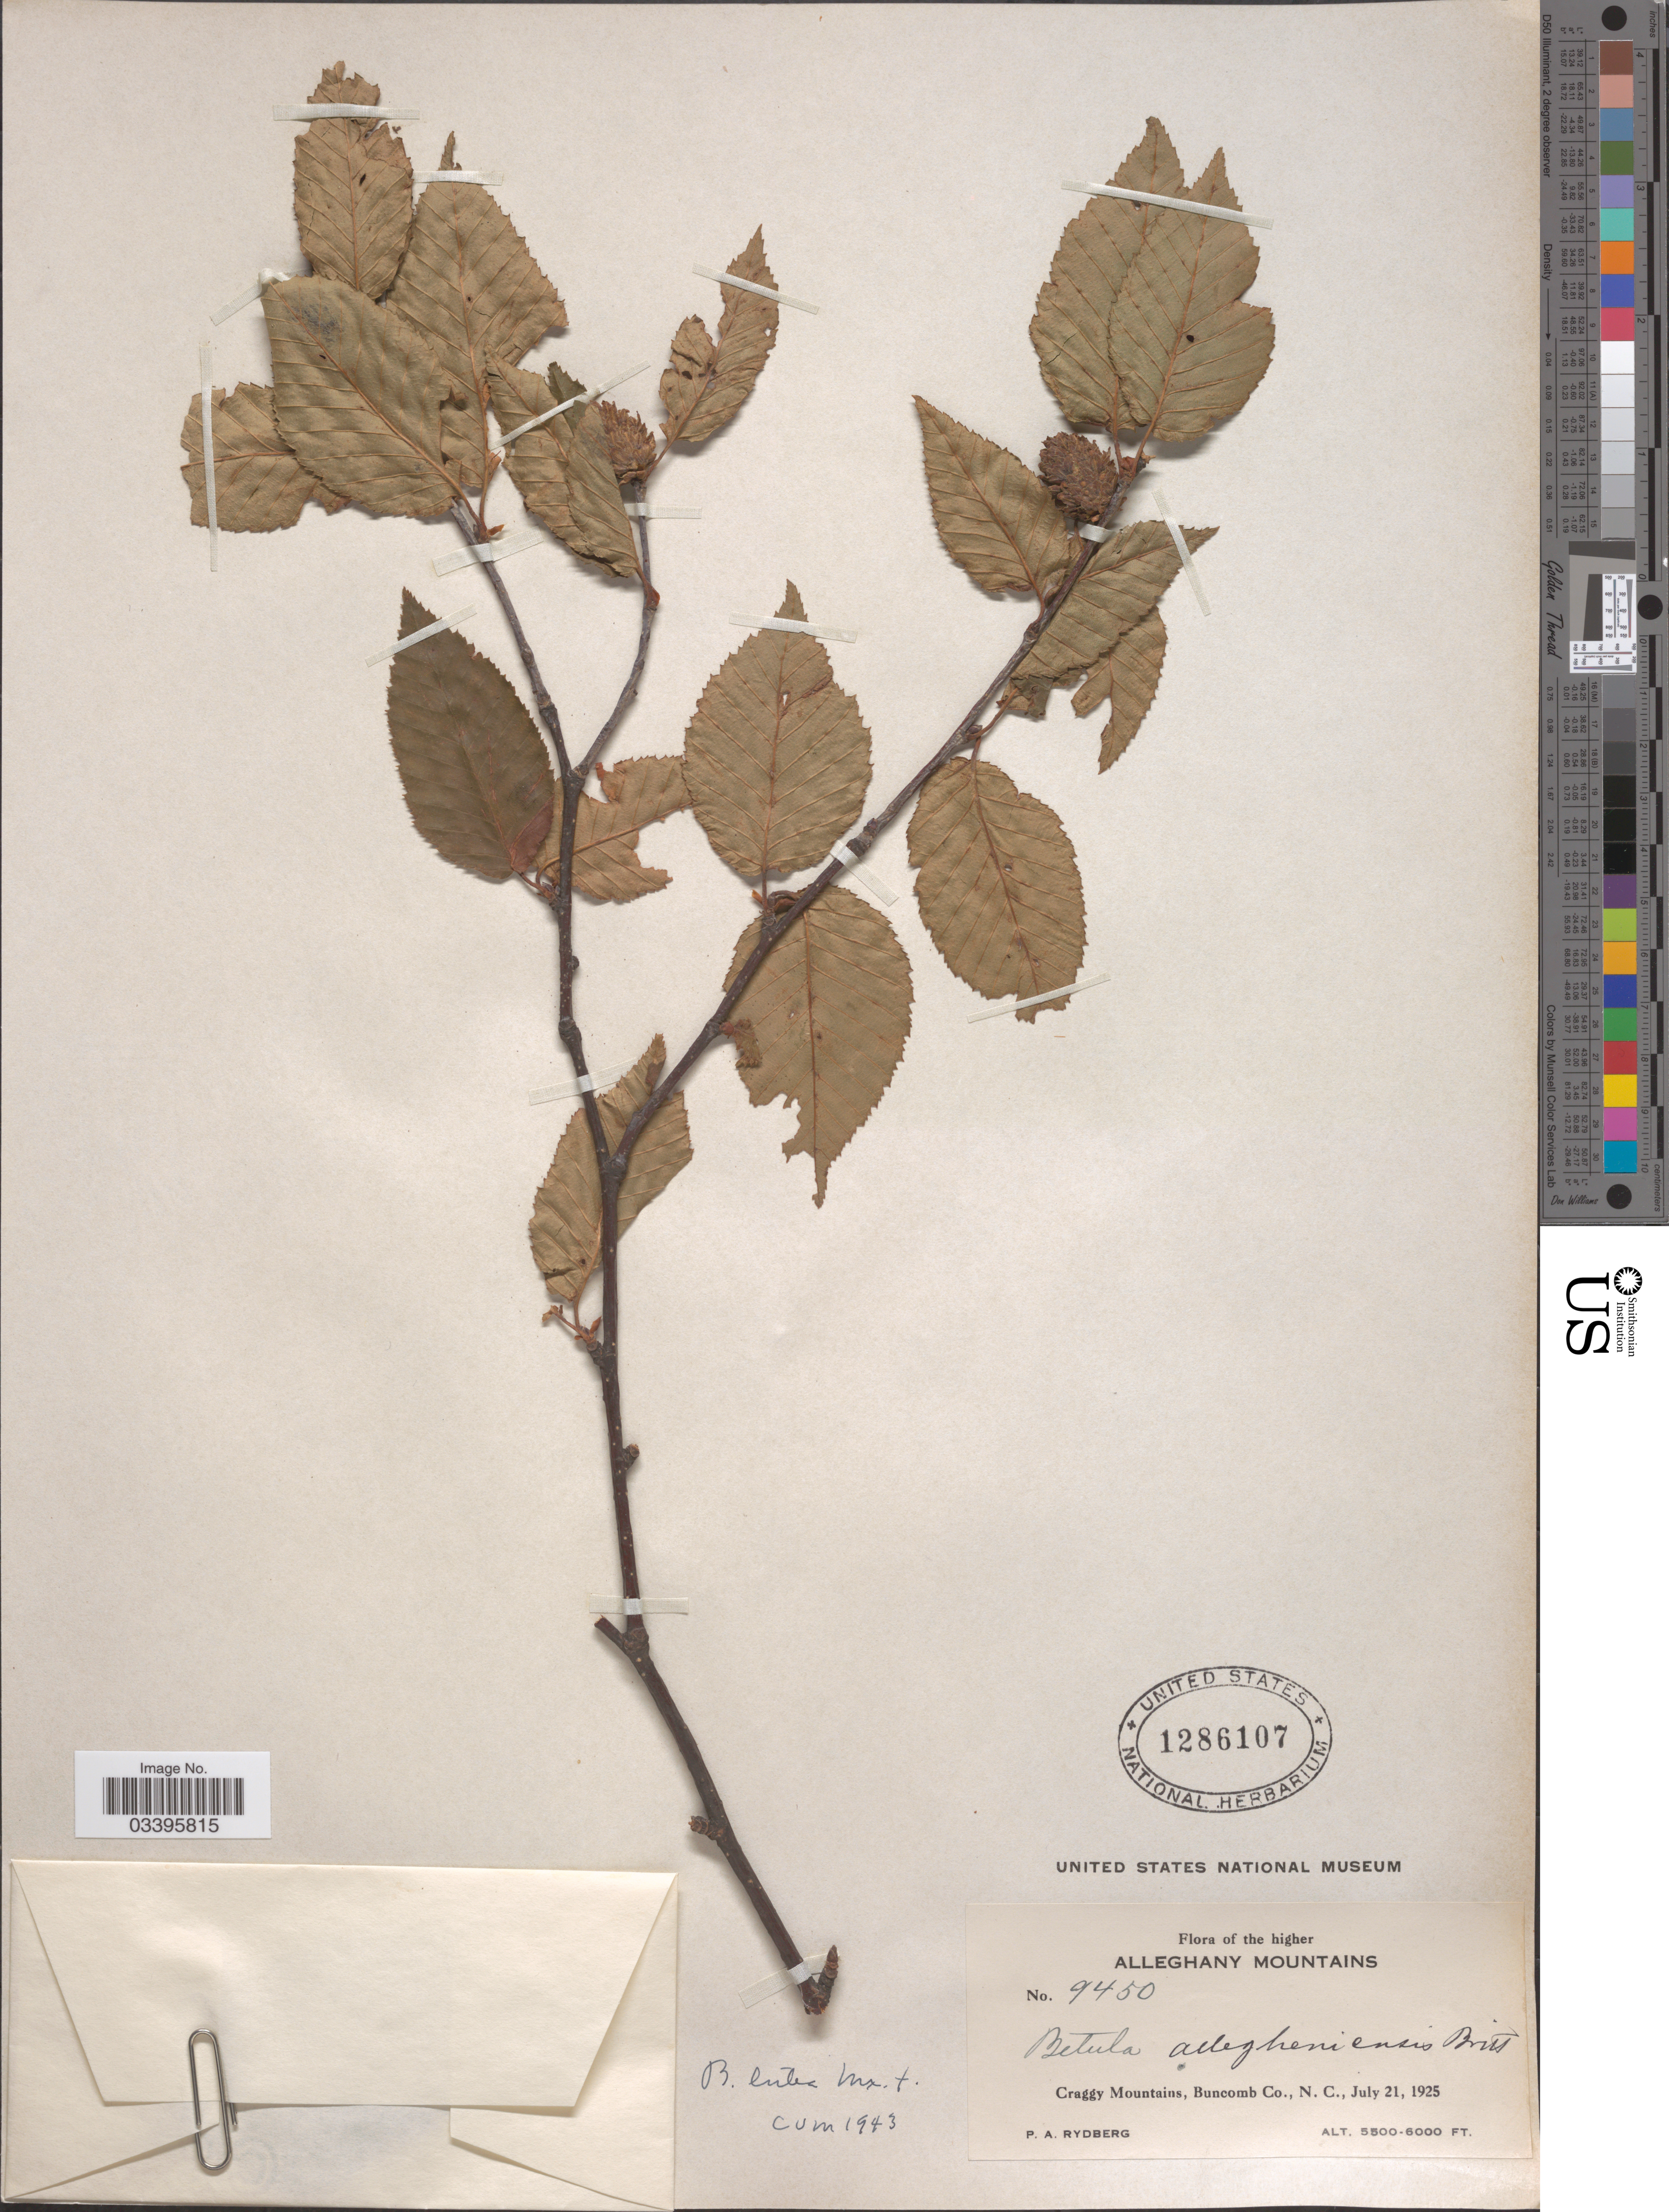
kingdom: Plantae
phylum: Tracheophyta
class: Magnoliopsida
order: Fagales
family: Betulaceae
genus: Betula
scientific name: Betula lutea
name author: F. Michx.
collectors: P. A. Rydberg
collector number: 9450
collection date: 1925-07-21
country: United States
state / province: North Carolina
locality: The higher Alleghany Mountains. Craggy Mountains, Buncomb Co.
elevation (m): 1676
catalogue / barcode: US 1286107